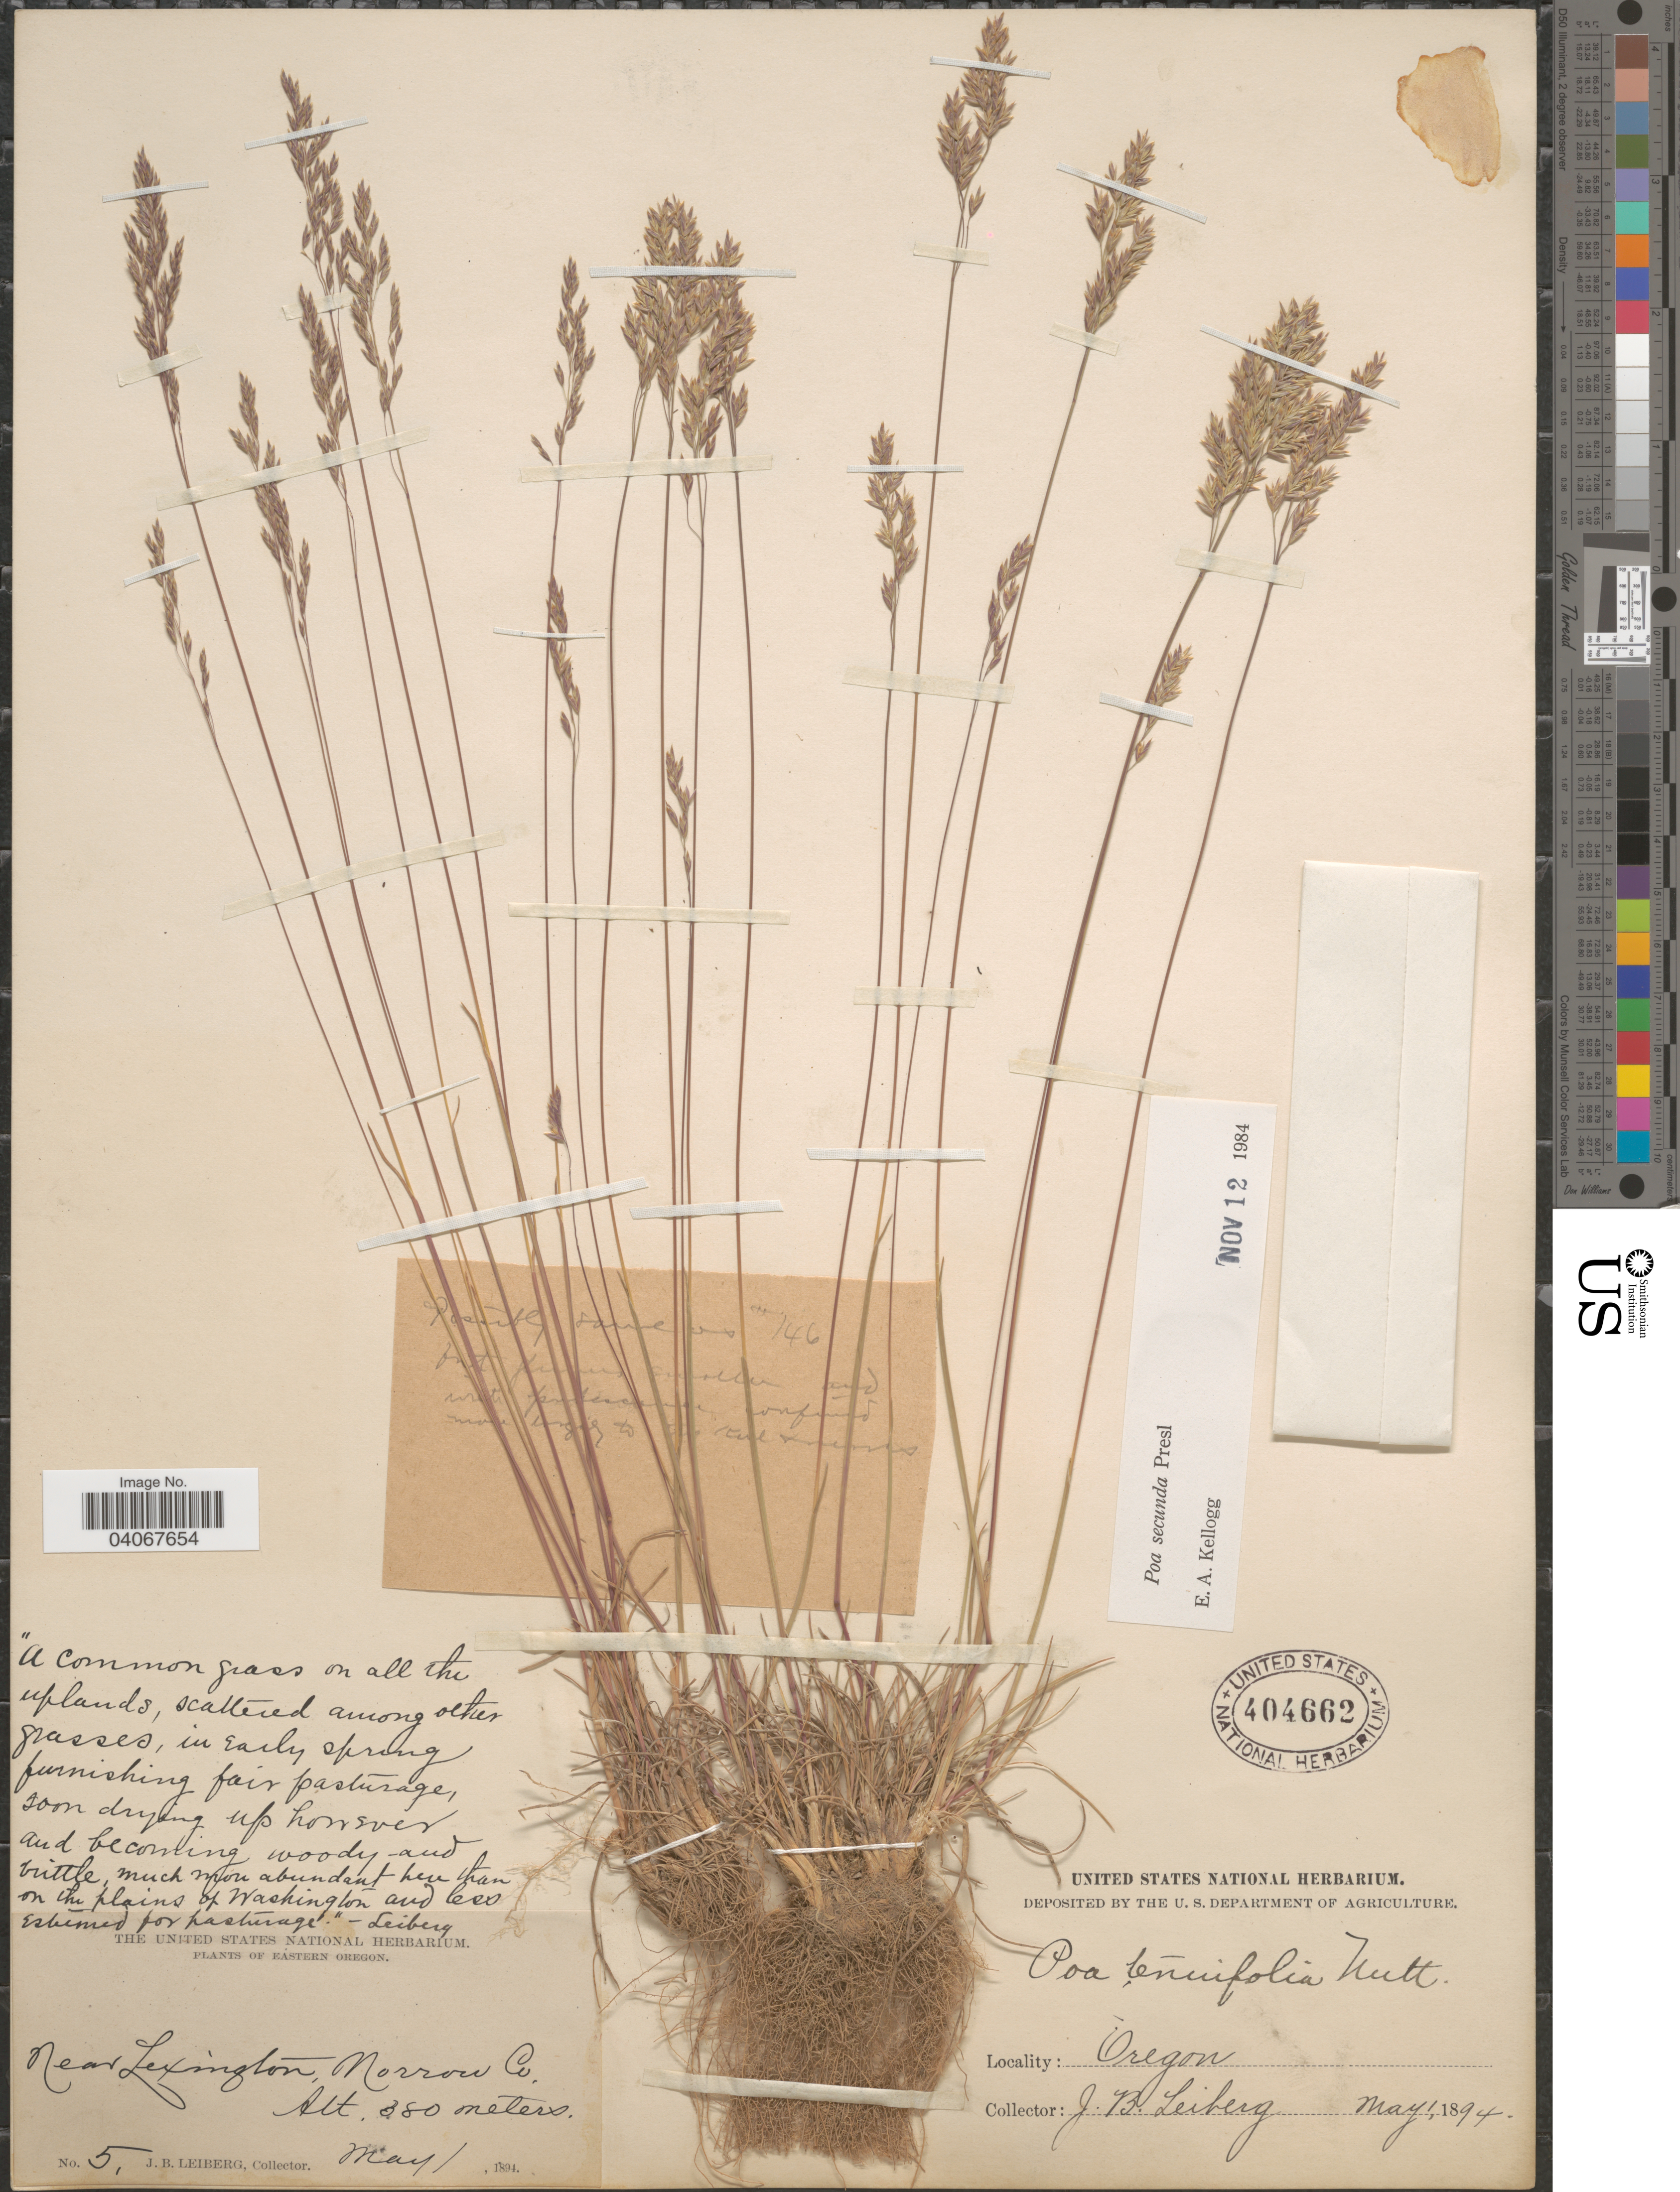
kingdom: Plantae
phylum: Tracheophyta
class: Liliopsida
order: Poales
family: Poaceae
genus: Poa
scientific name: Poa secunda subsp. secunda var. secunda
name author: J. Presl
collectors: J. B. Leiberg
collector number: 5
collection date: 1894-05-01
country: United States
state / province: Oregon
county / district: Morrow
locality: Eastern Oregon. Near Lexington, Morrow Co.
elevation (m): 380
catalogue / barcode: US 404662